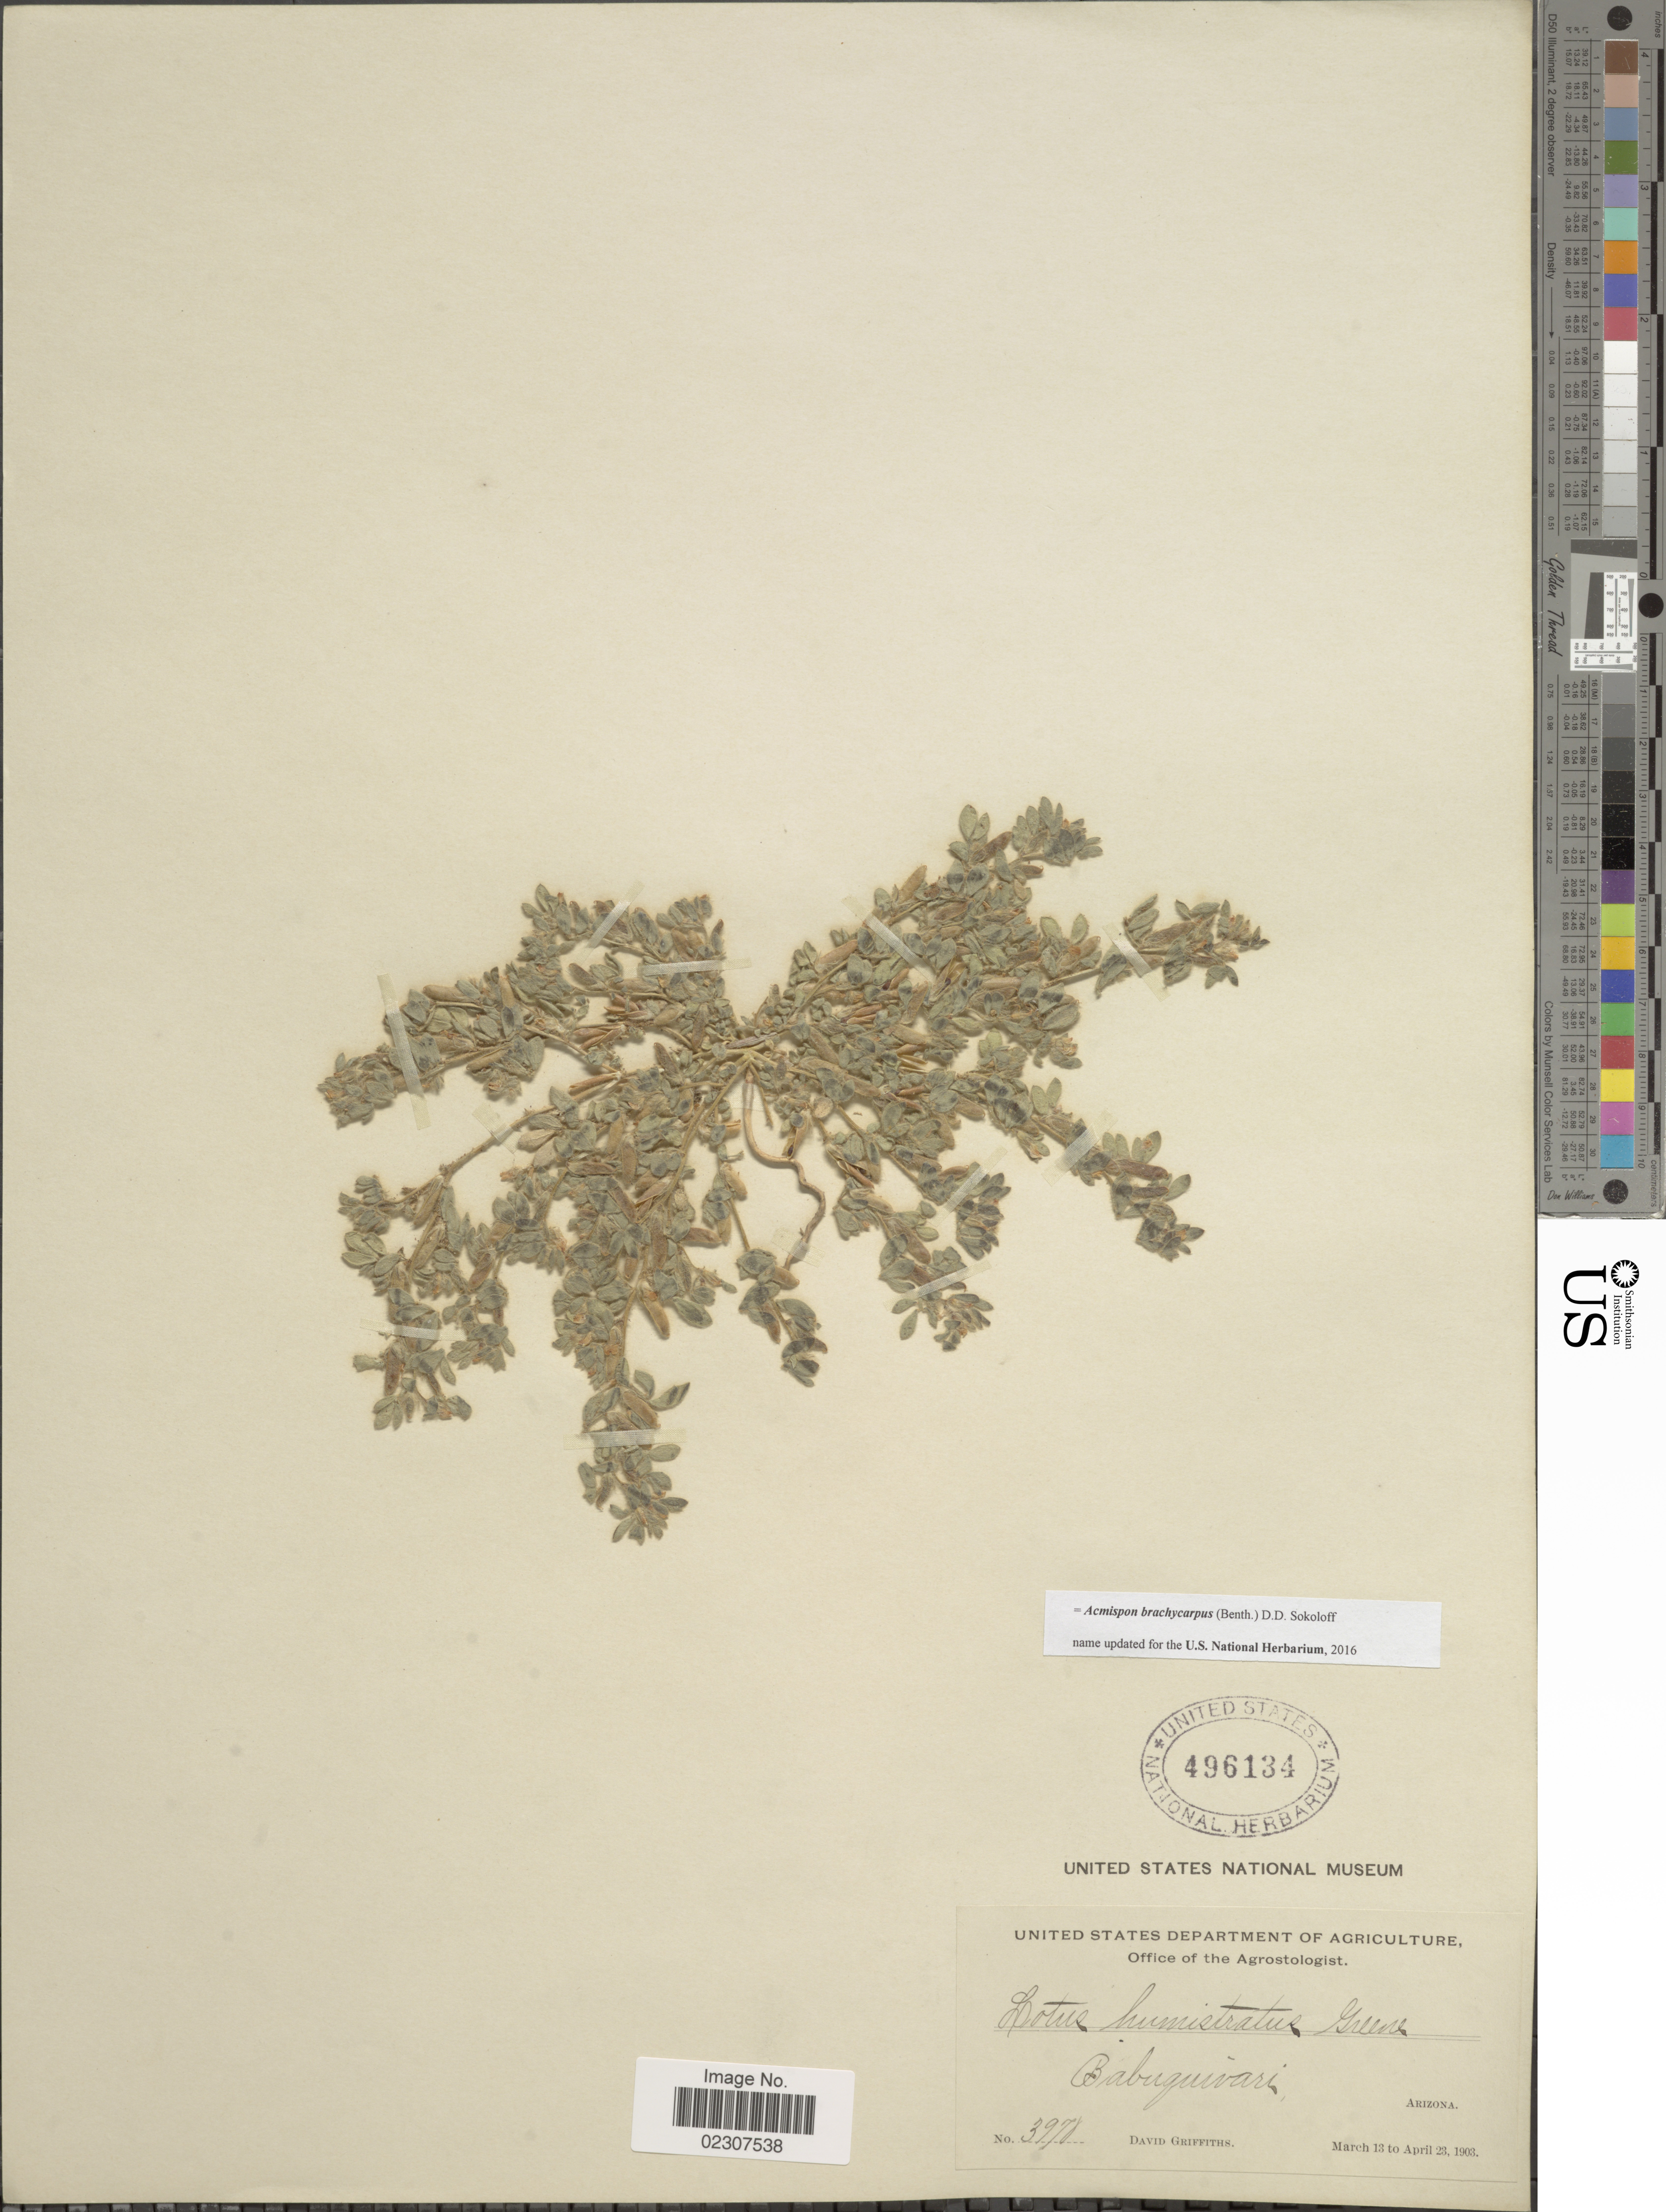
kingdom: Plantae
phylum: Tracheophyta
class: Magnoliopsida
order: Fabales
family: Fabaceae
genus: Acmispon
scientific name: Acmispon brachycarpus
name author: (Benth.) D.D. Sokoloff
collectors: D. Griffiths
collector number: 3970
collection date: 1903-03-13/1903-04-23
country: United States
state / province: Arizona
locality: Babuquivari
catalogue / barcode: US 496134